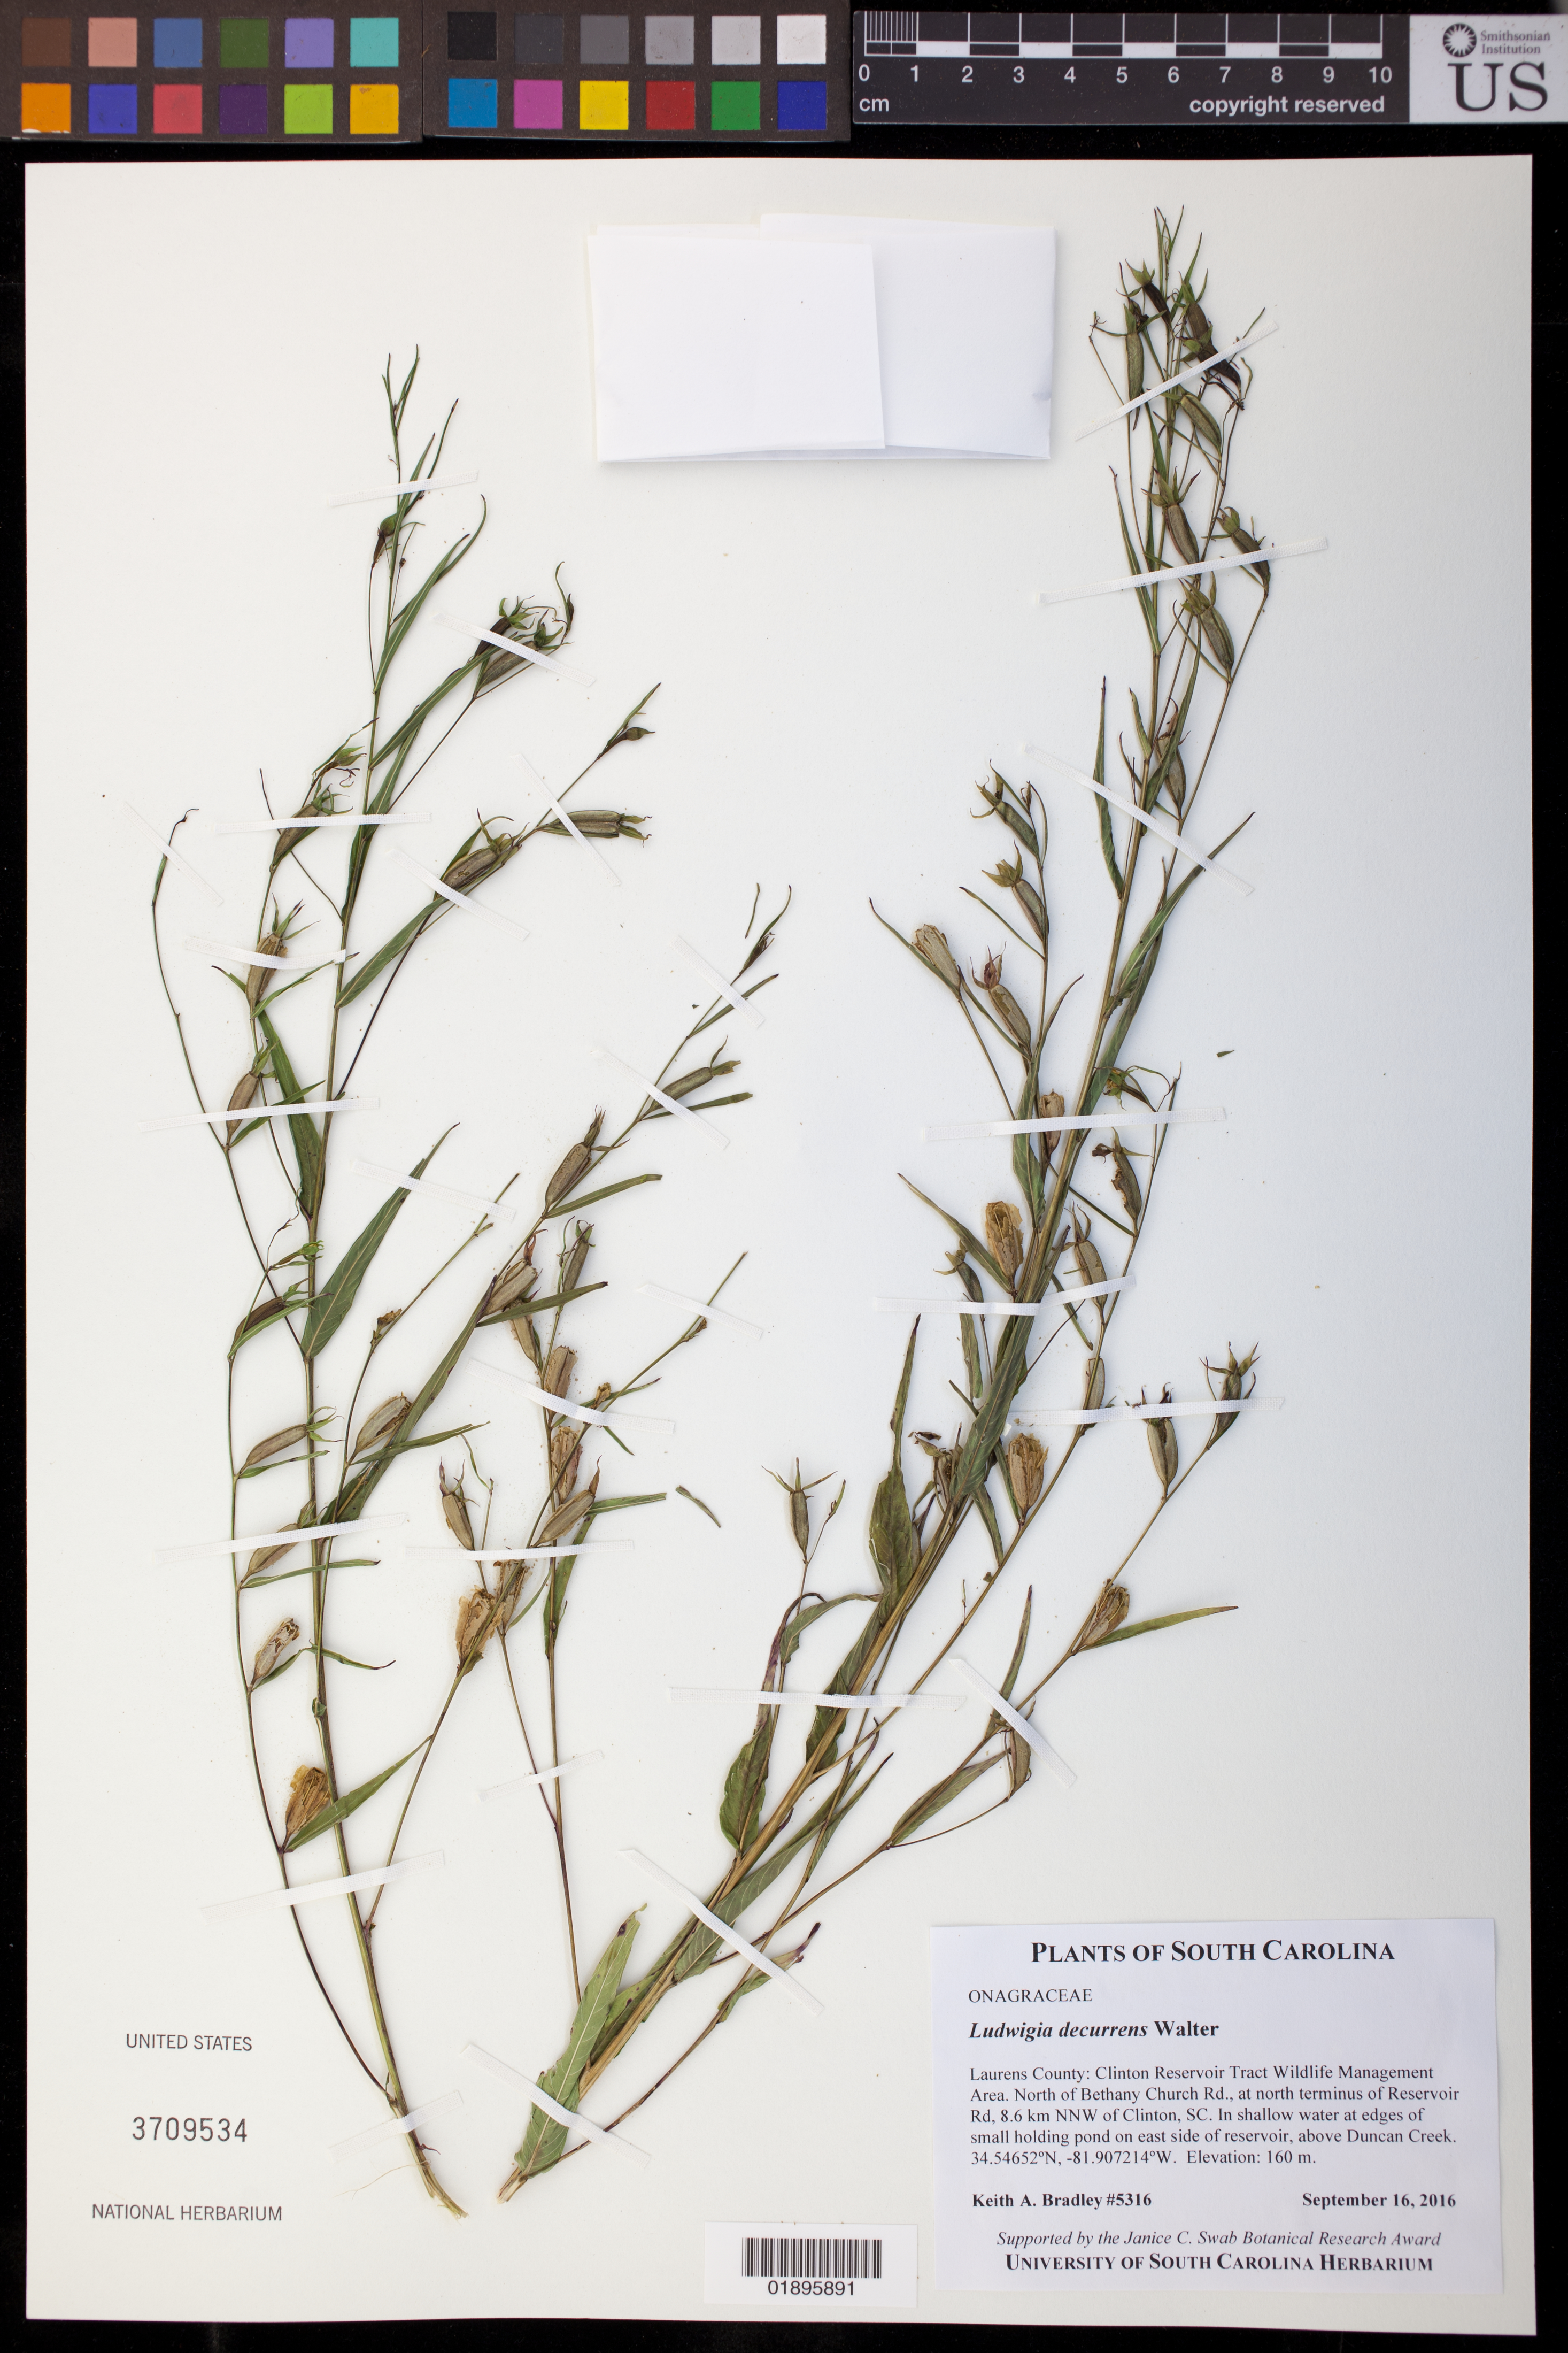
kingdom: Plantae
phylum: Tracheophyta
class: Magnoliopsida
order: Myrtales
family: Onagraceae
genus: Ludwigia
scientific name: Ludwigia decurrens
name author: Walter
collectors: K. Bradley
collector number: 5316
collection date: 2016-09-16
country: United States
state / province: South Carolina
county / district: Laurens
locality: Clinton Reservoir Tract Wildlife Management Area. North of Bethany Church Rd., at north terminus of Reservoir Rd. 8.6 km NNW of Clinton, SC, at edges of small holding pond on east side of reservoir, above Duncan Creek.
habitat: Shallow water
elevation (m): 160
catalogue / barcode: US 3709534